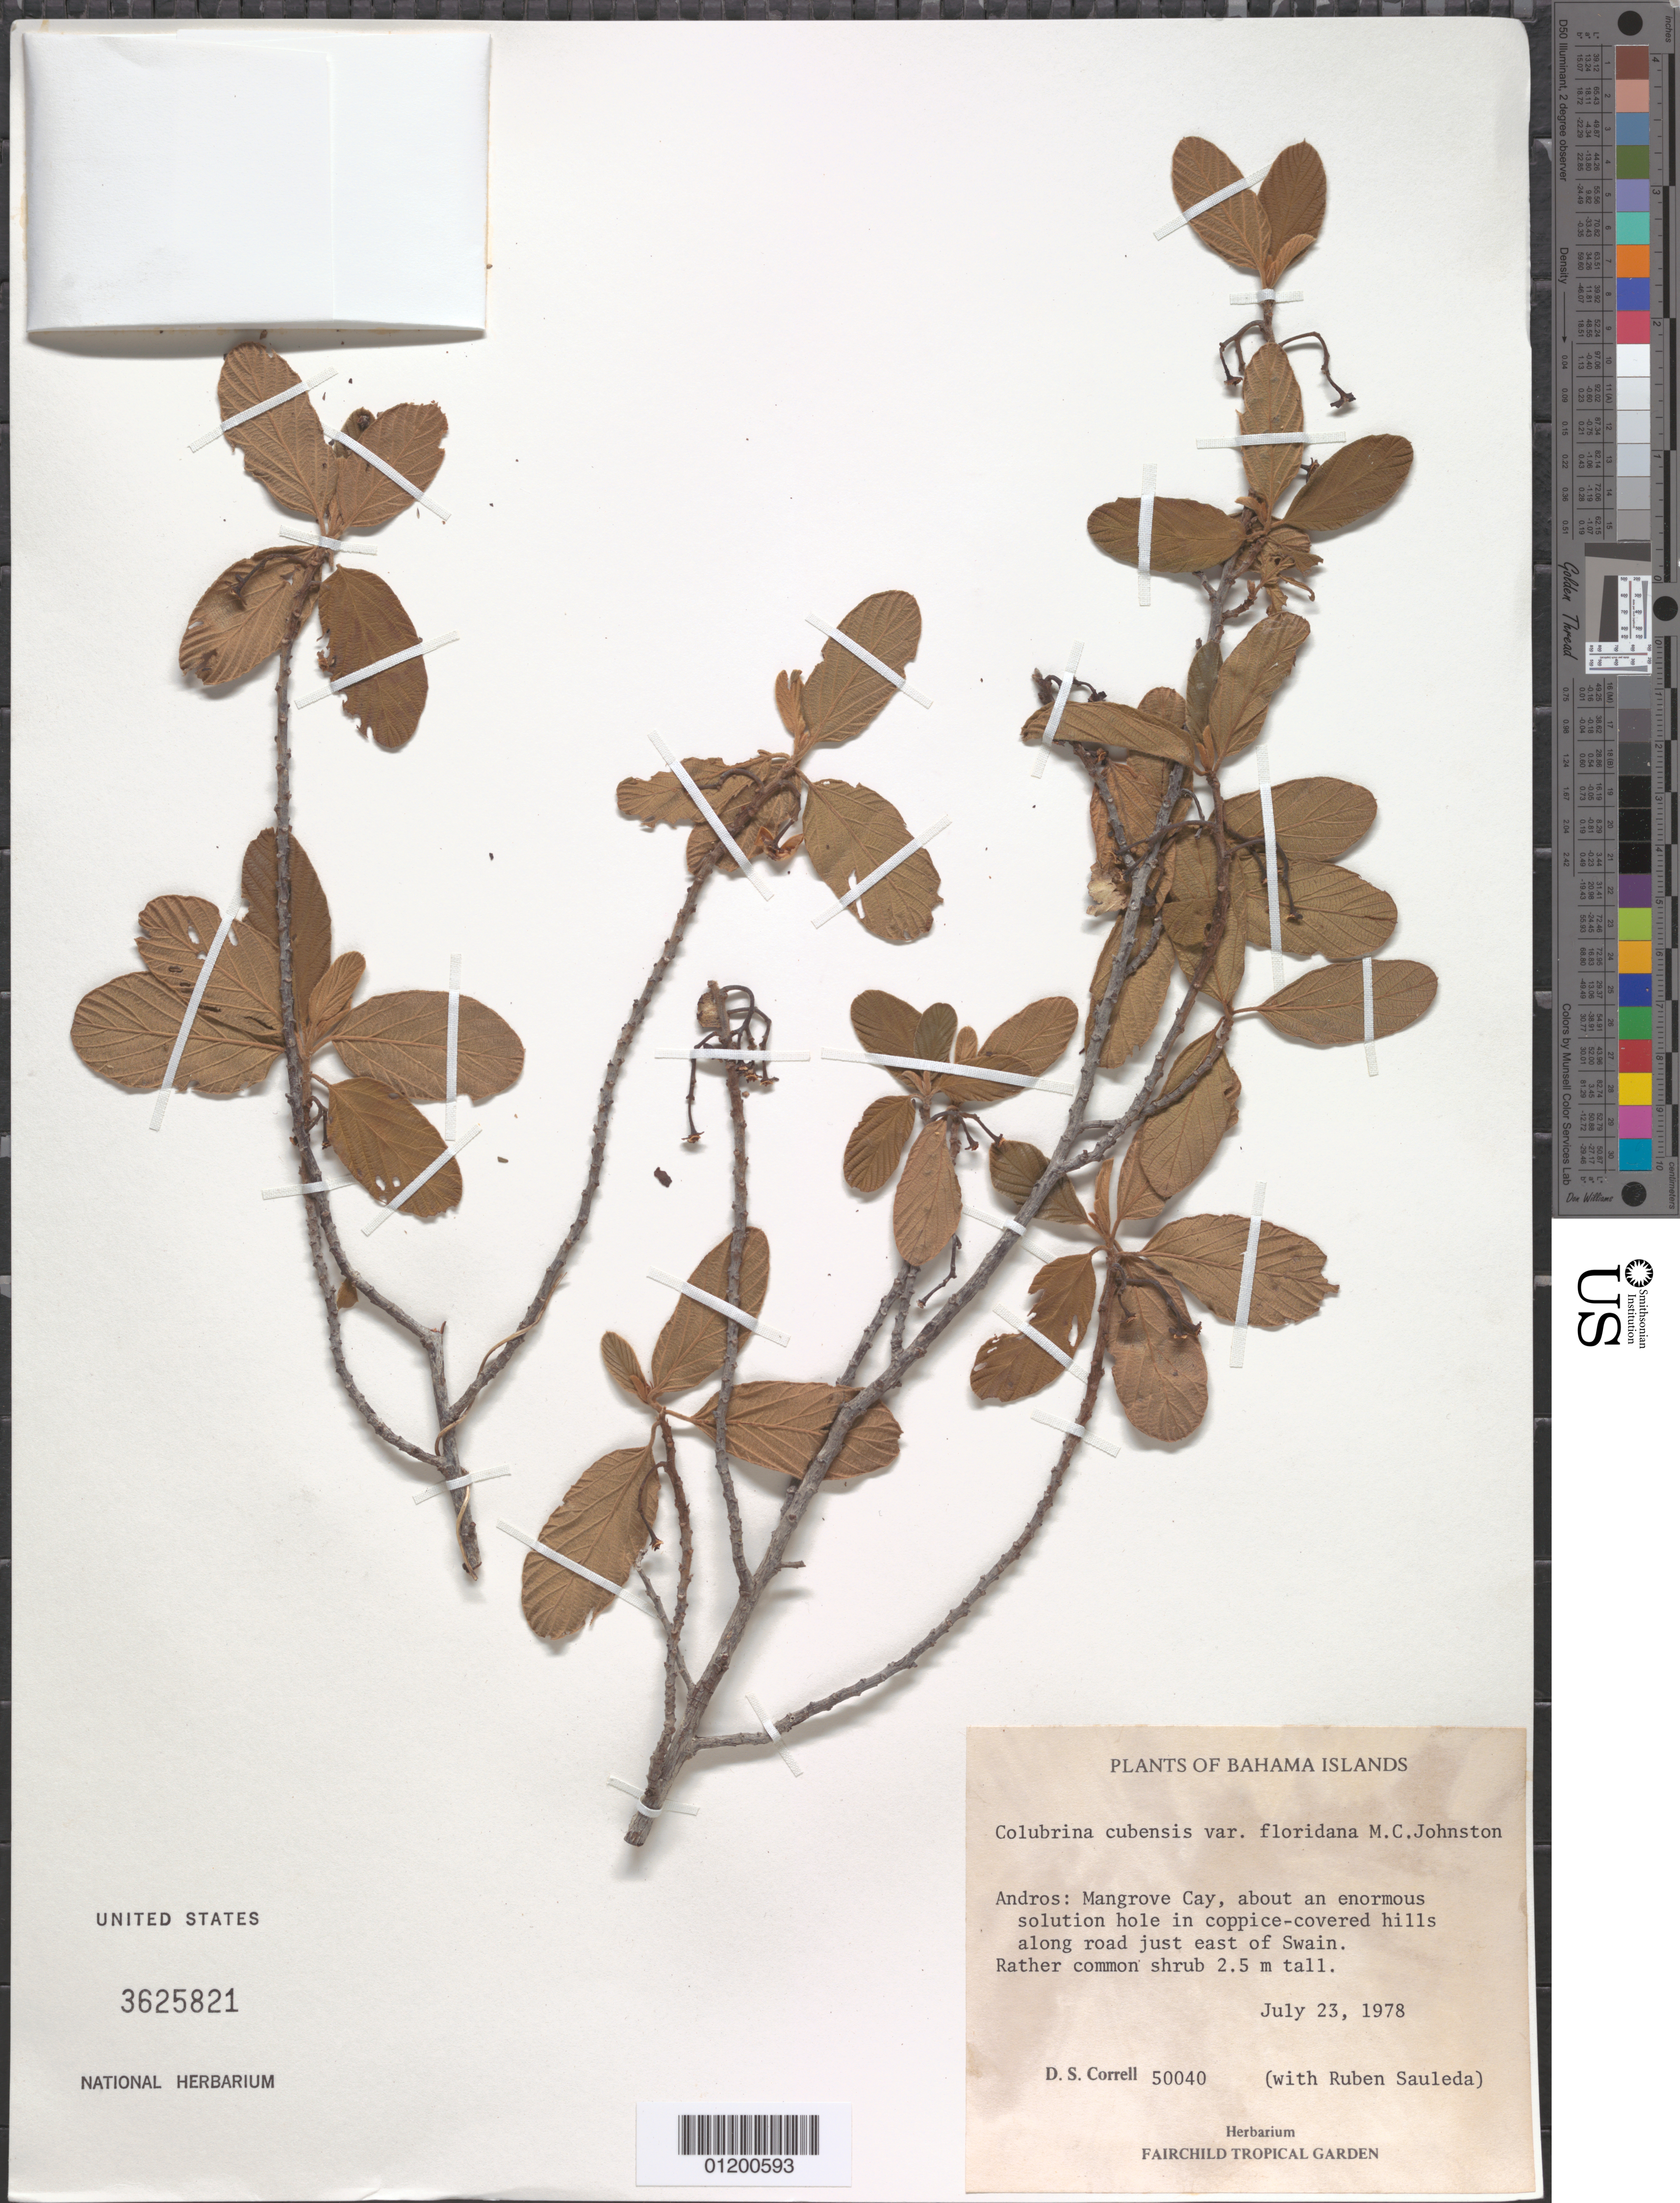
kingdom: Plantae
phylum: Tracheophyta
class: Magnoliopsida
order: Rosales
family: Rhamnaceae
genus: Colubrina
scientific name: Colubrina cubensis var. floridana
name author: M.C. Johnst.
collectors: D. S. Correll & R. Sauleda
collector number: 50040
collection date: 1978-07-23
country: Bahamas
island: Andros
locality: Mangrove Cay, about an enormous solution hole in coppice-covered hills along road just E of Swain.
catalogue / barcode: US 3625821